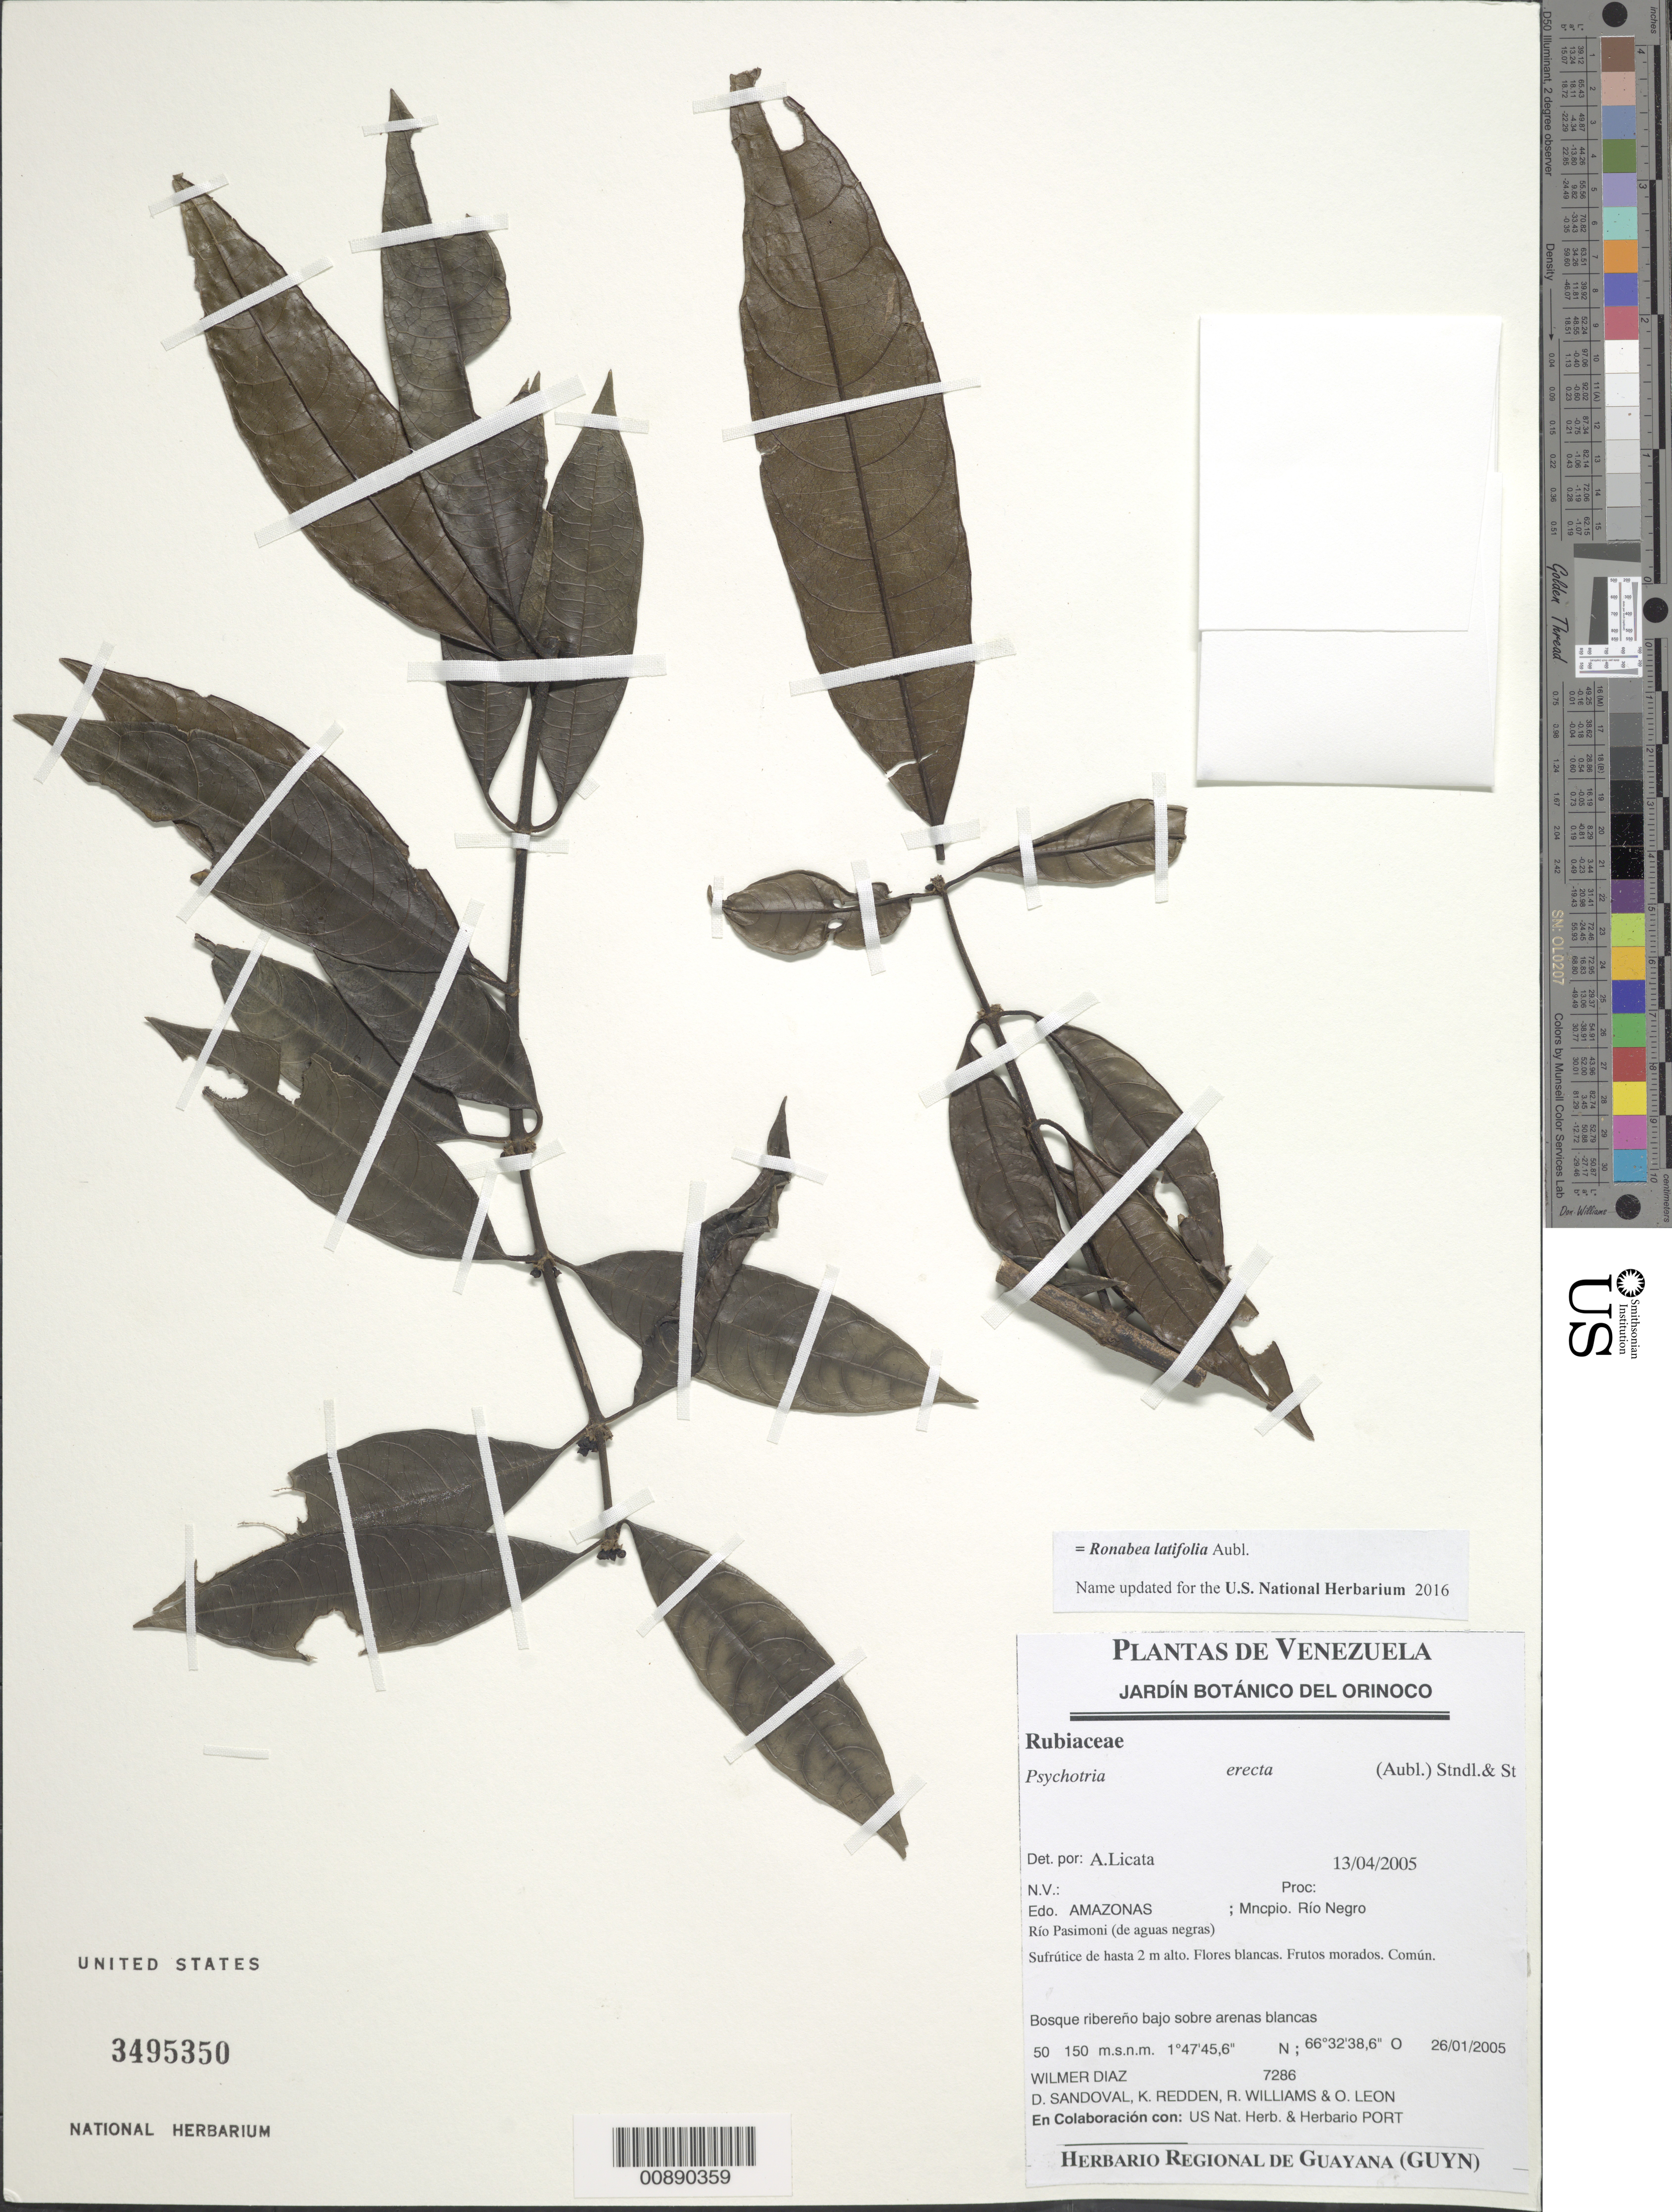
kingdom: Plantae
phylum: Tracheophyta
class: Magnoliopsida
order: Gentianales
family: Rubiaceae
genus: Psychotria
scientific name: Psychotria erecta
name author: (Aubl.) Standl. & Steyerm.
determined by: Licata, A., (PORT), Univ. Nac. Exp. de los Llanos Ezequiel Zamora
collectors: W. Díaz P., D. Sandoval, K. M. Redden, R. Williams & O. León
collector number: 7286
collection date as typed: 26-Jan-05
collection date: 2005-01-26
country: Venezuela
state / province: Amazonas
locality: Mun. Río Negro, Río Pasimoni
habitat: Bosque ribereño bajo sobre arenas blancas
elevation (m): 50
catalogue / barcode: US 3495350